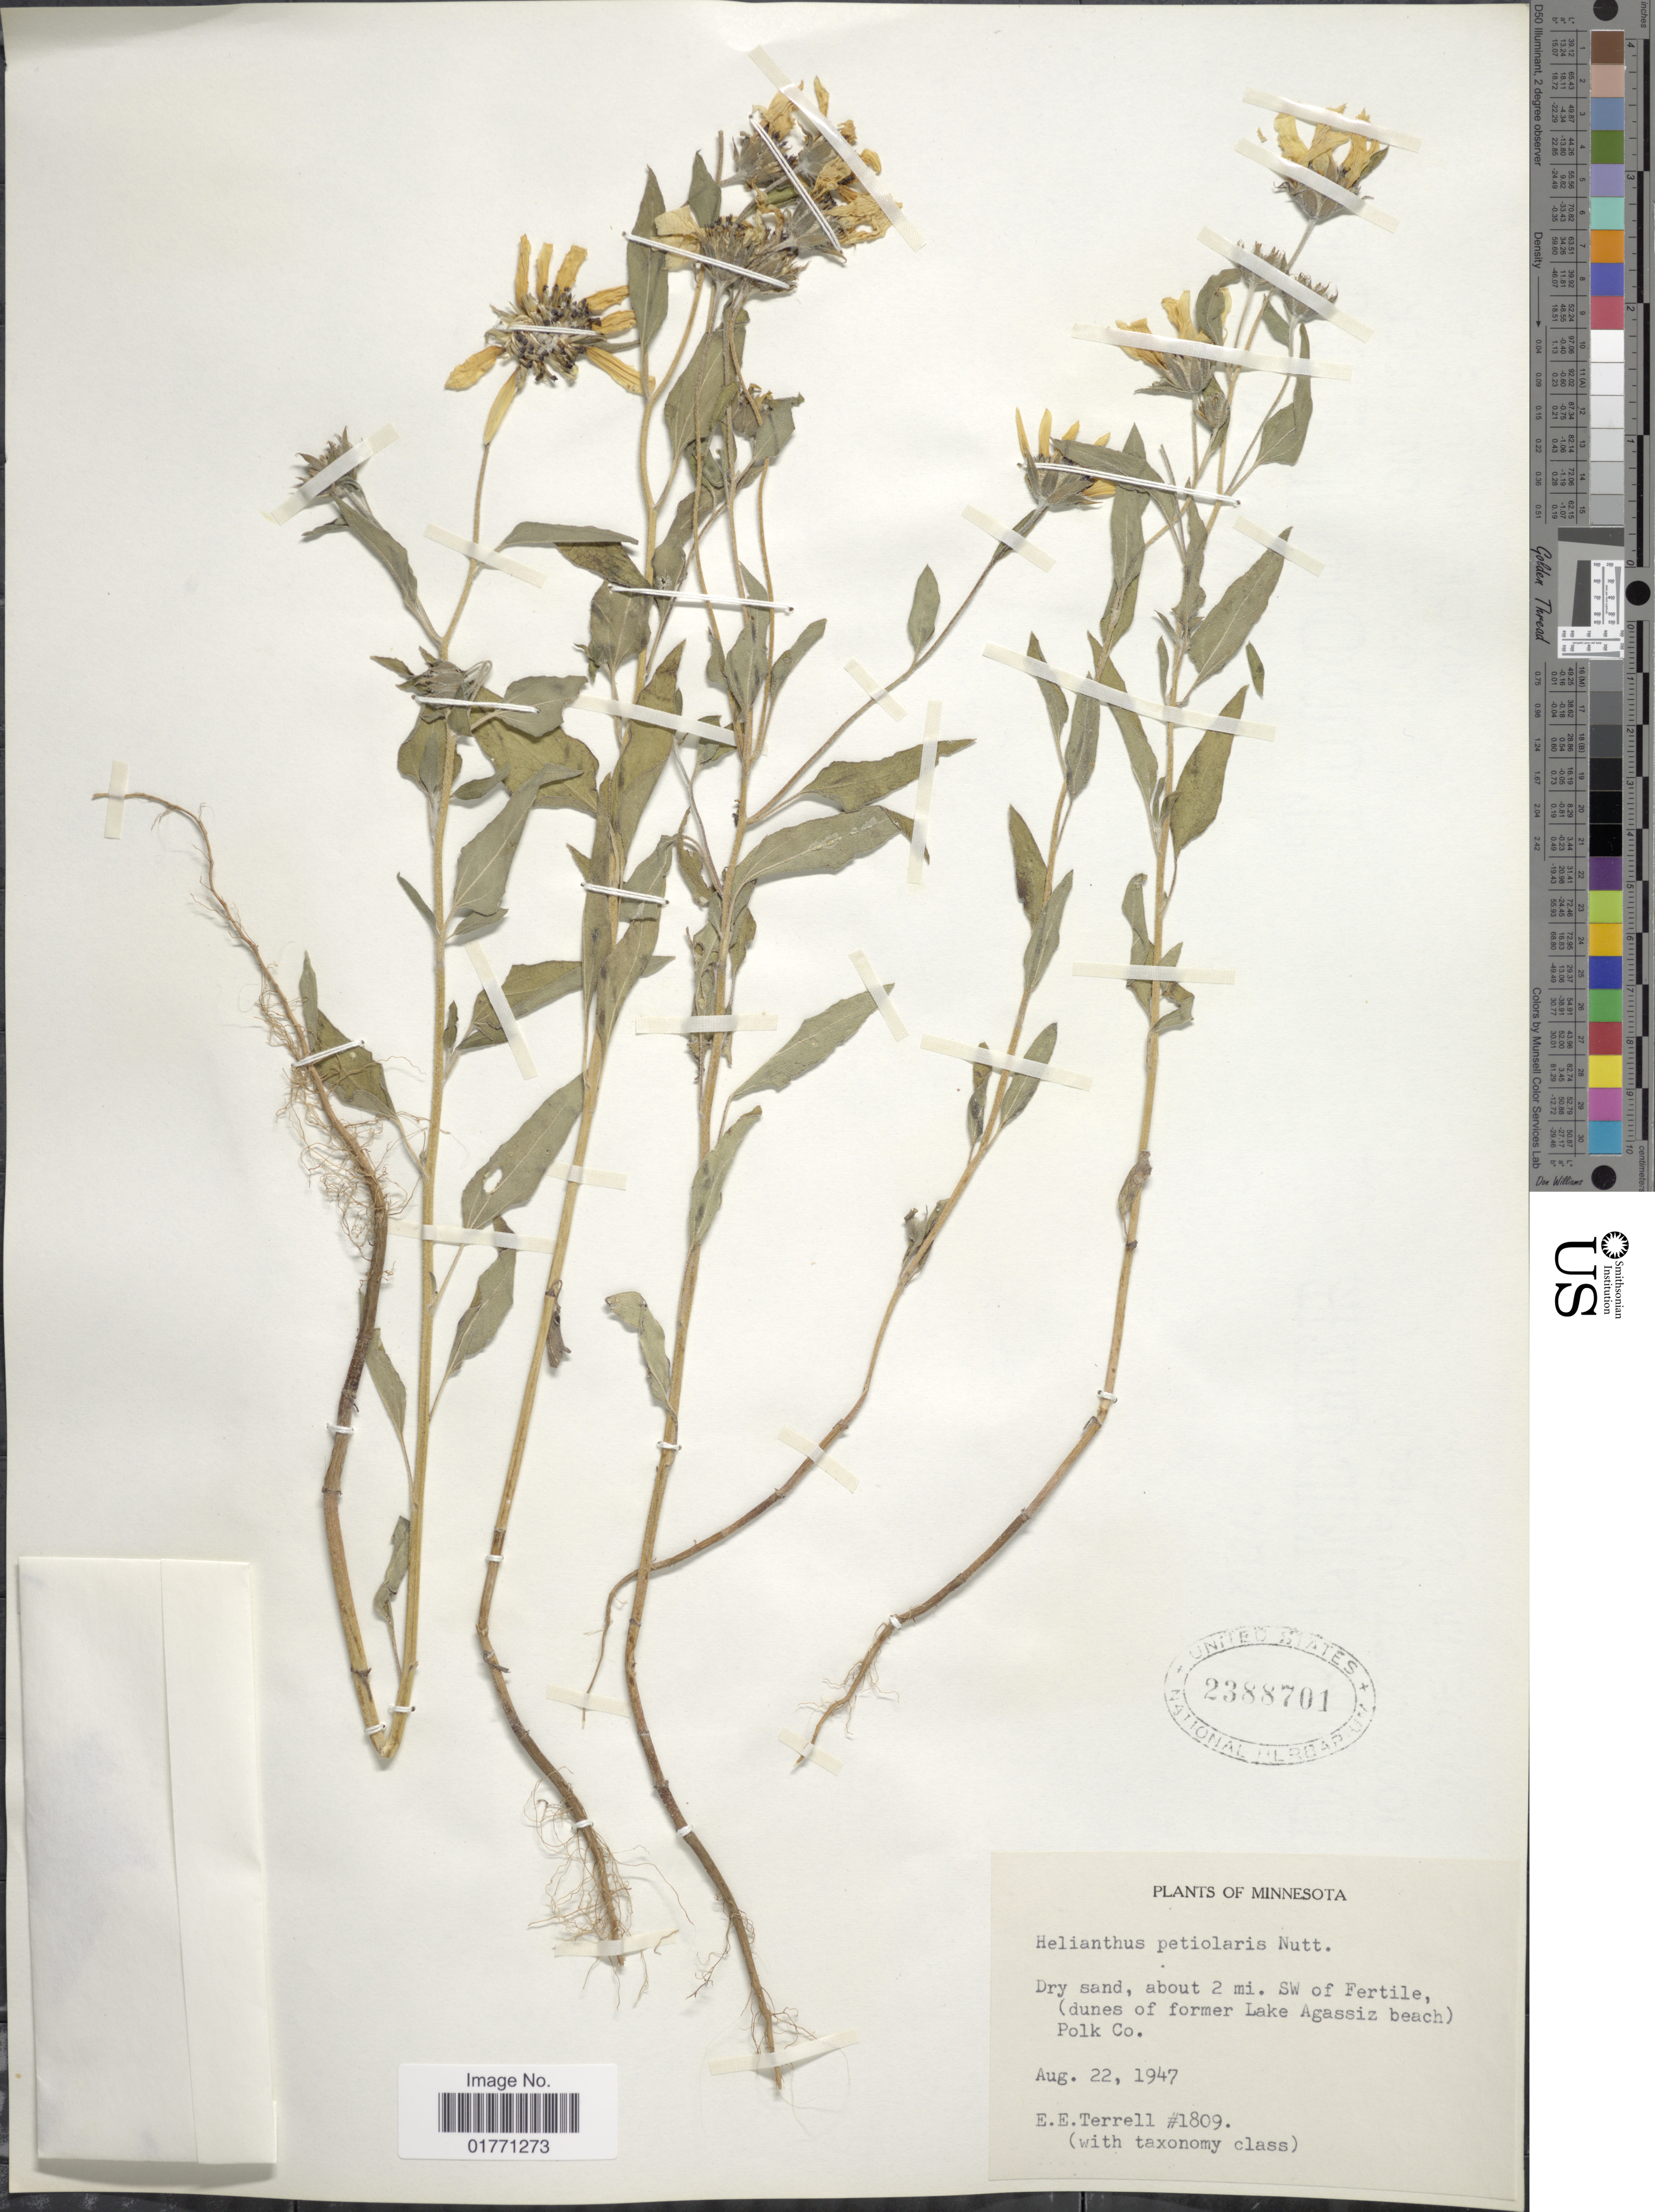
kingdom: Plantae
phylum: Tracheophyta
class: Magnoliopsida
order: Asterales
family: Asteraceae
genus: Helianthus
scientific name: Helianthus petiolaris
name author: Nutt.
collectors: E. E. Terrell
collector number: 1809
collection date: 1947-08-22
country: United States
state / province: Minnesota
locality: About 2 mi. SW of Fertile, (dunes of former Lake Agassiz beach) Polk Co.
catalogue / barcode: US 2388701